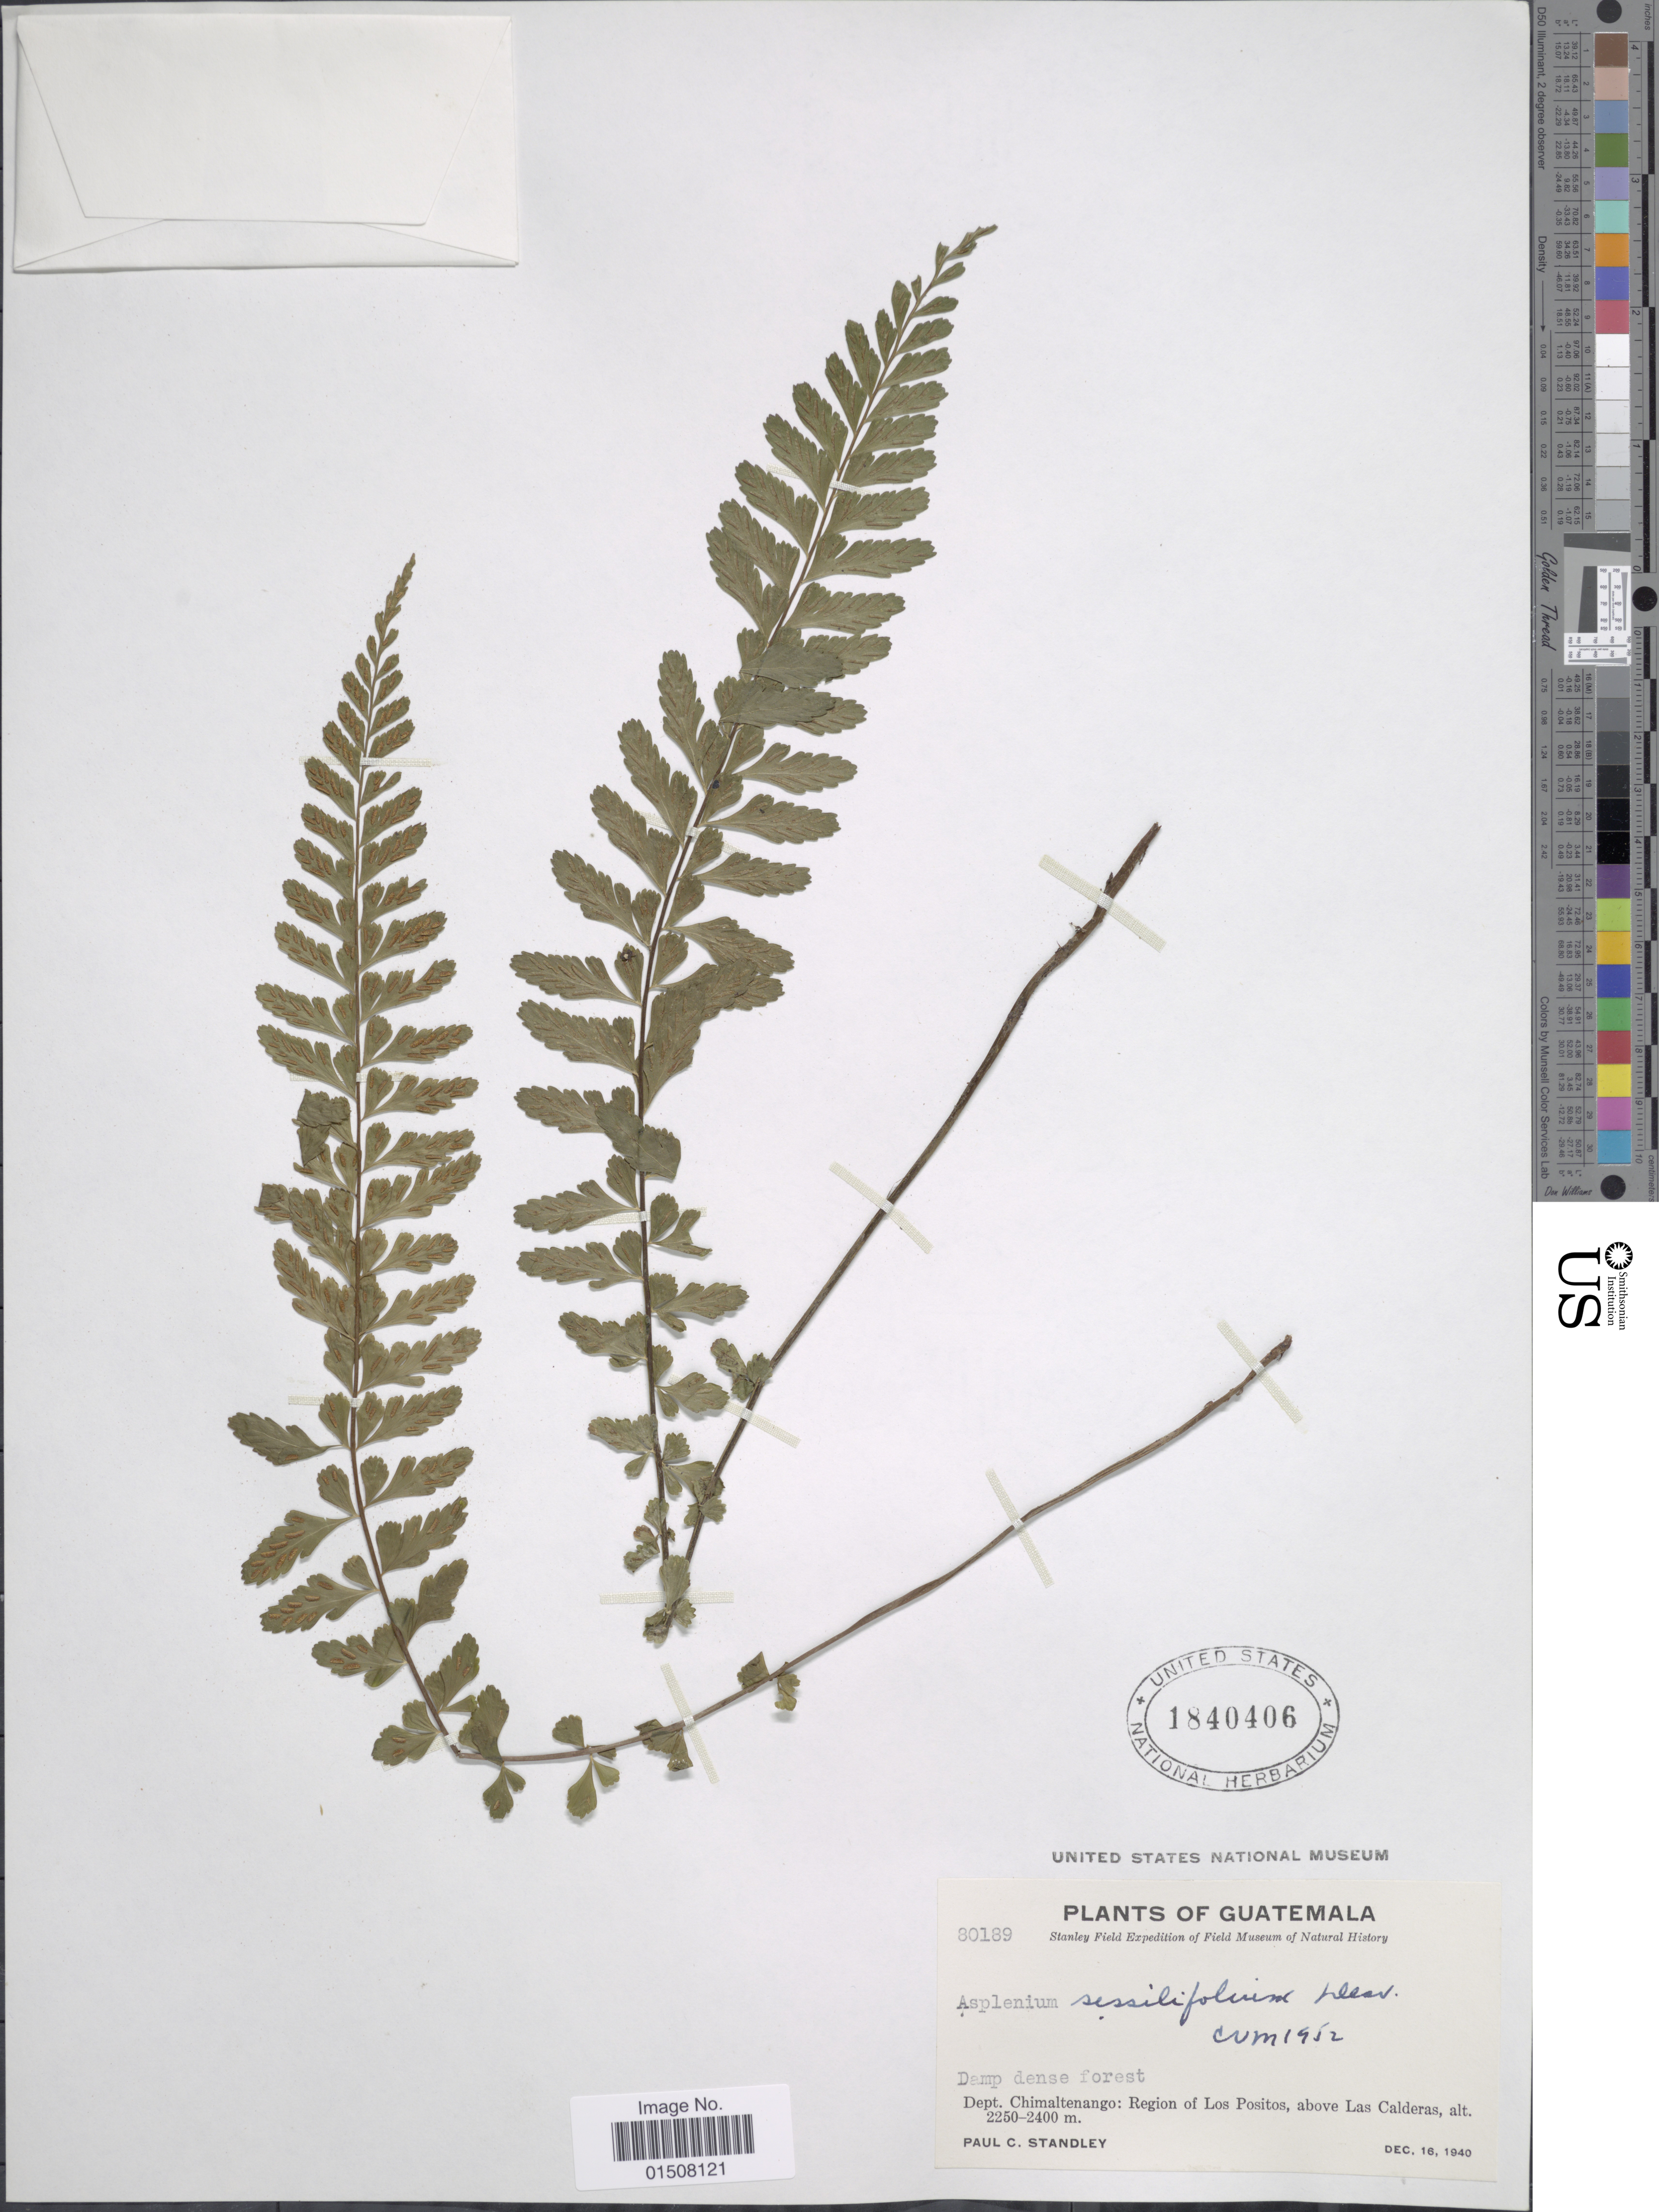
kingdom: Plantae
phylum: Tracheophyta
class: Polypodiopsida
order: Polypodiales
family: Aspleniaceae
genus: Asplenium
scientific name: Asplenium sessilifolium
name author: Desv.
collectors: P. C. Standley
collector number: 30189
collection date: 1940-12-16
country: Guatemala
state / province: Chimaltenango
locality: Region of Los Positos, above Las Calderas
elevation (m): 2250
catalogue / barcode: US 1840406